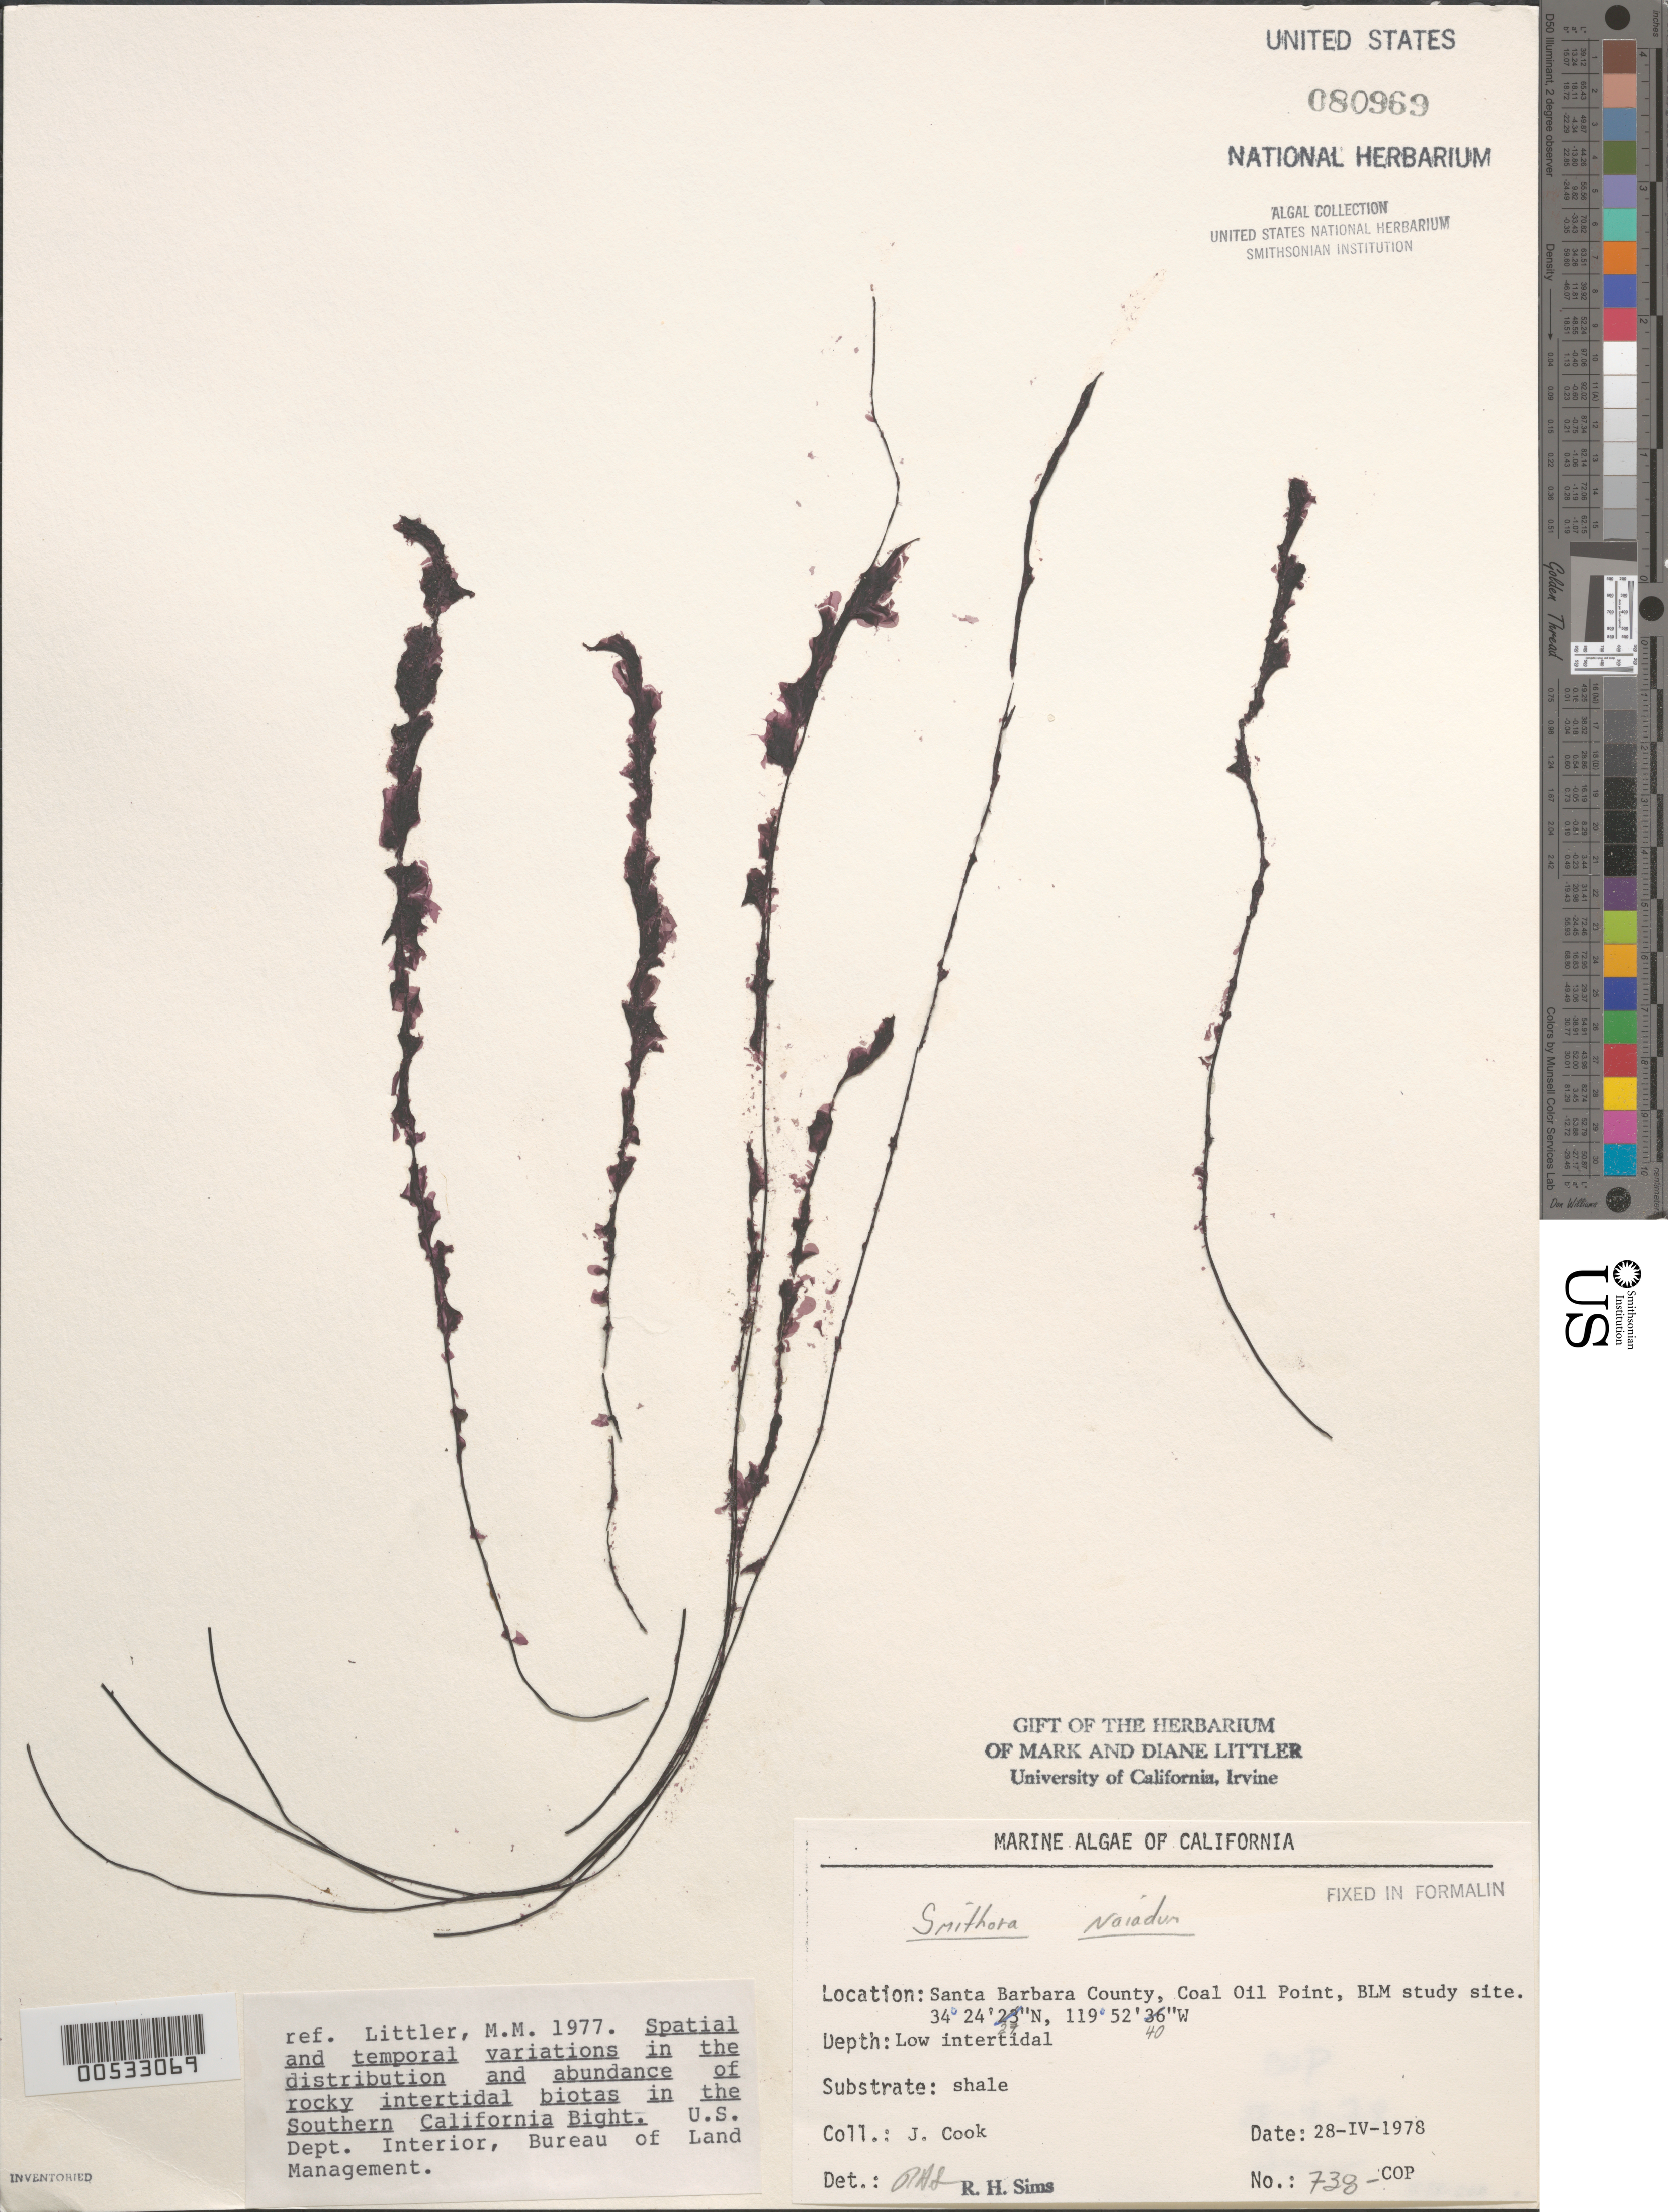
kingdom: Plantae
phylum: Rhodophyta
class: Compsopogonophyceae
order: Erythropeltidales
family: Erythrotrichiaceae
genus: Smithora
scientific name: Smithora naiadum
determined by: Sims, Robert H.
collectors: J. Cook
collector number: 738-COP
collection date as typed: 28 Apr 1978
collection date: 1978-04-28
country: United States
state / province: California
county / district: Santa Barbara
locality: Coal Oil Point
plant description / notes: BLM-SOCALBIGHT Rocky Intertidal Survey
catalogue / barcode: US 80969